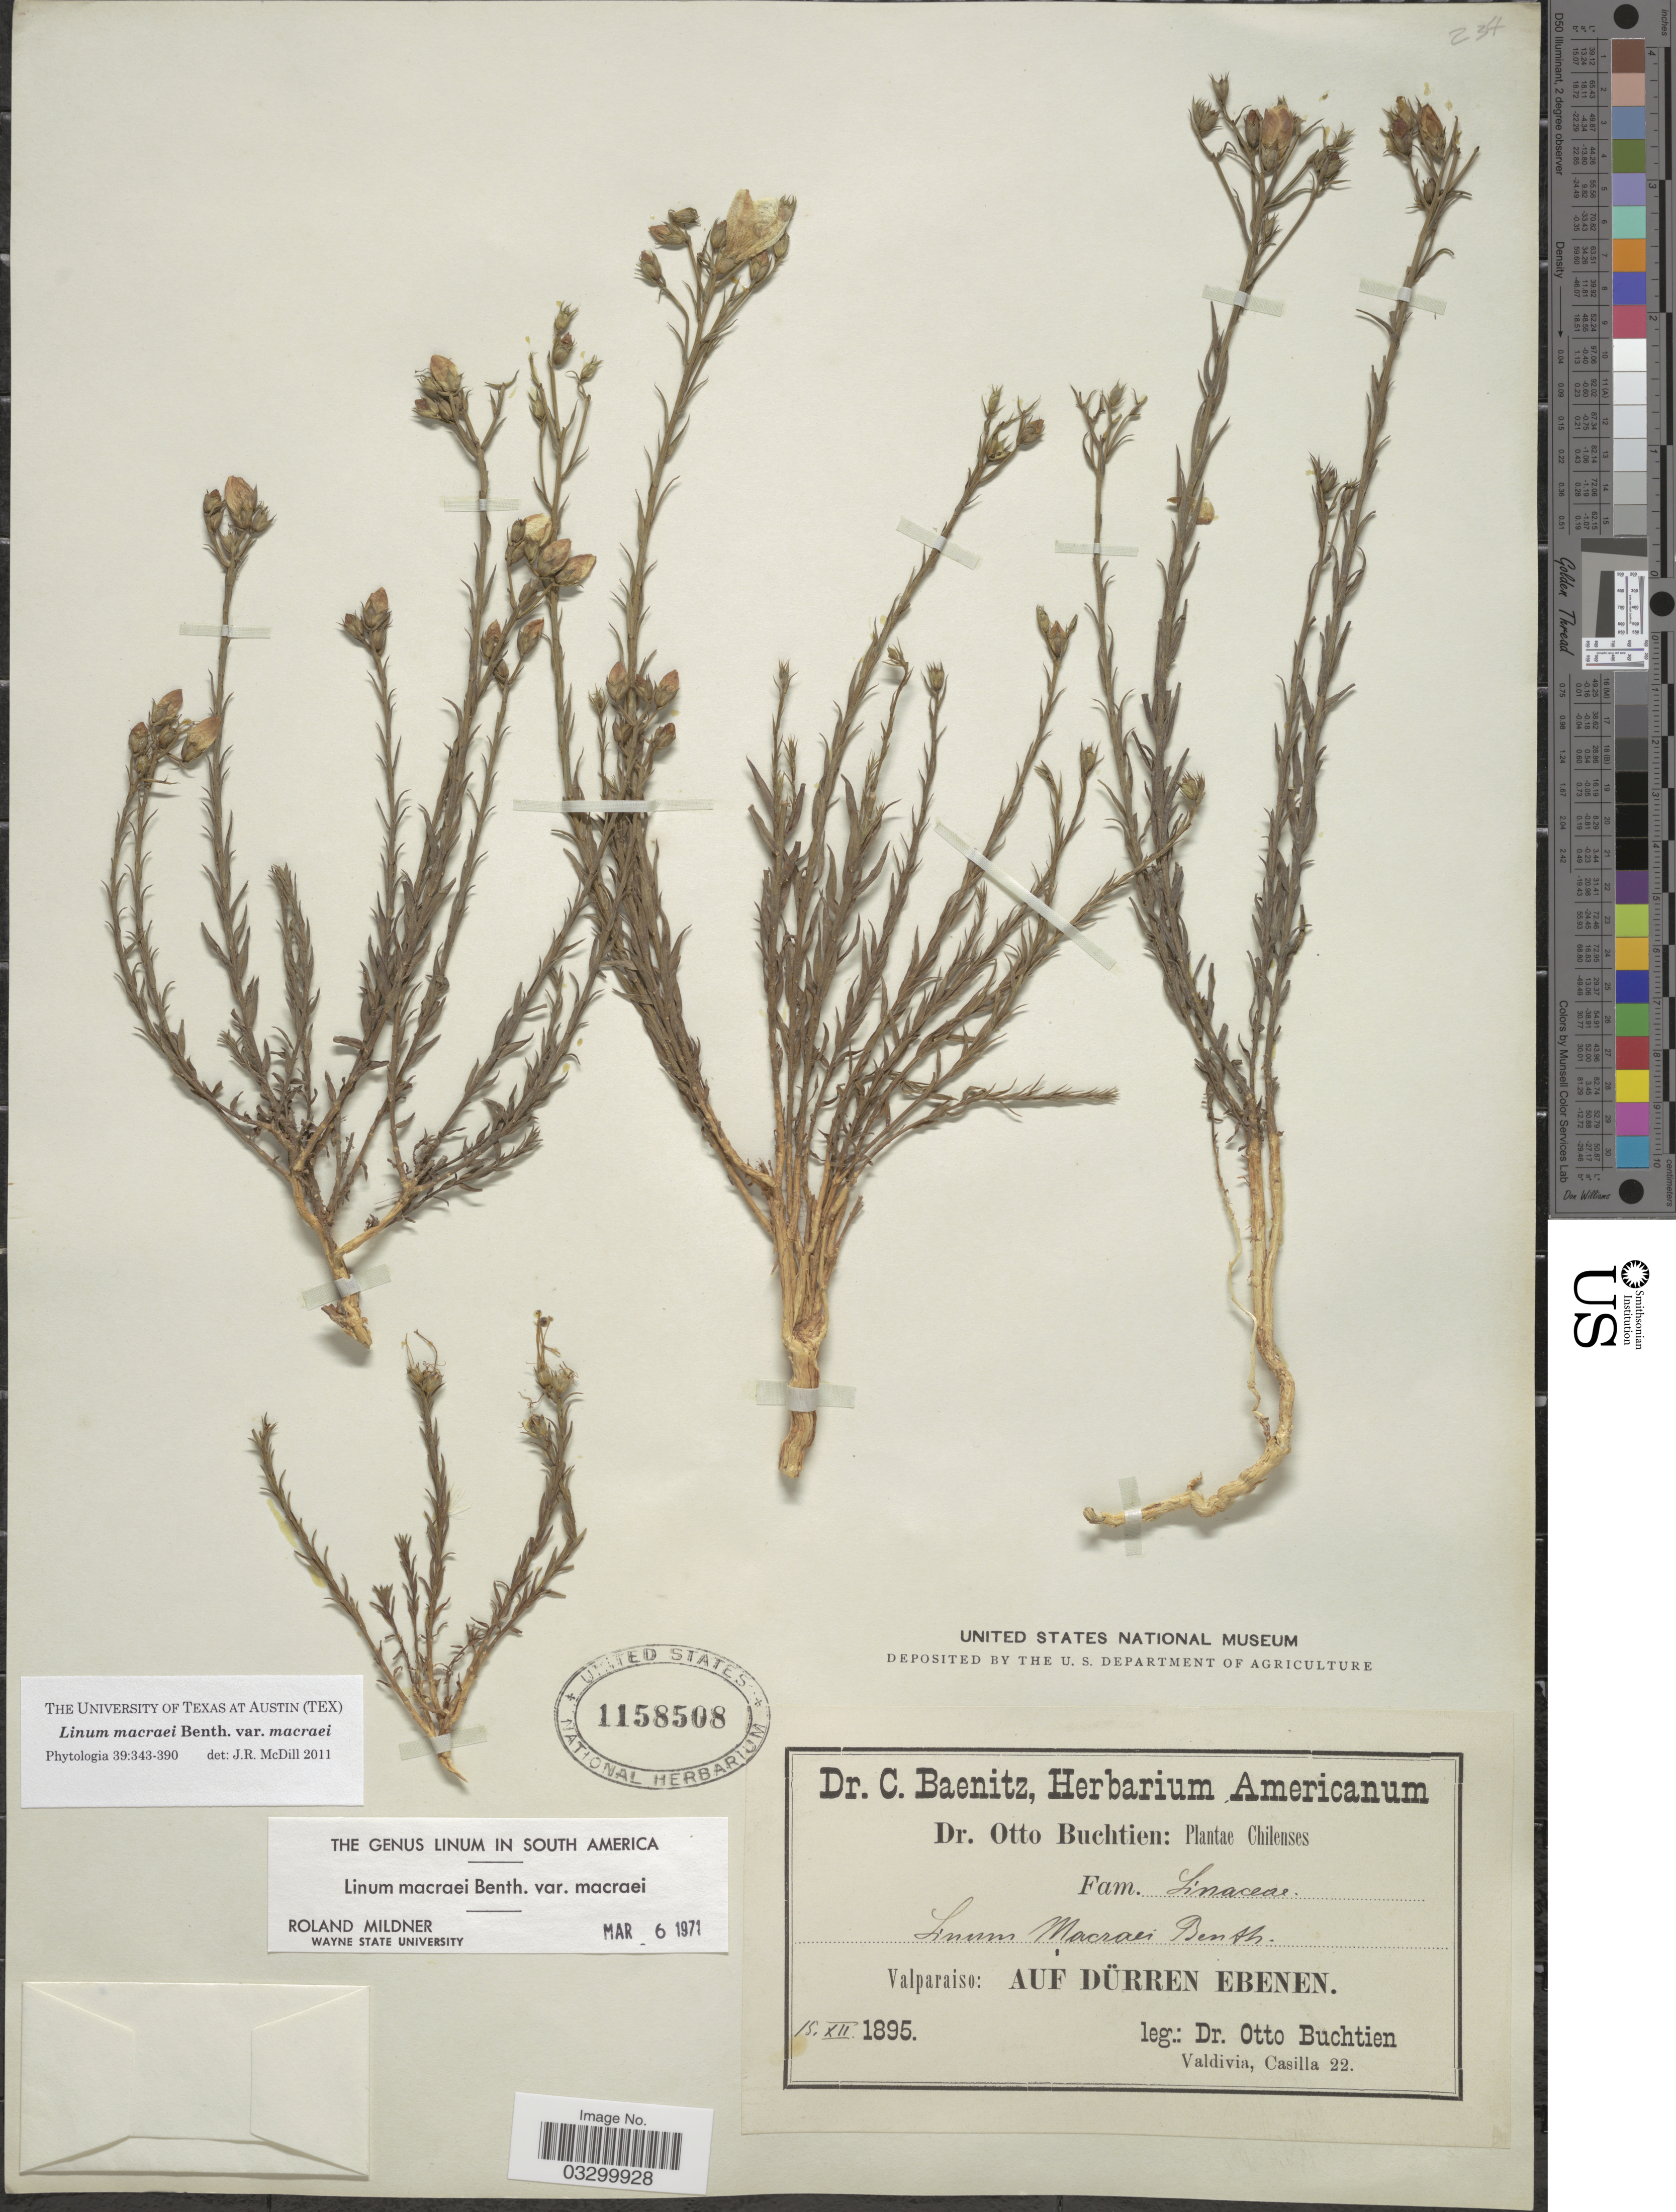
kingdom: Plantae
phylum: Tracheophyta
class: Magnoliopsida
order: Malpighiales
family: Linaceae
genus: Linum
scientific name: Linum macraei var. macraei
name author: Benth.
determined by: McDill, J. R.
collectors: O. Buchtien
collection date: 1895-12-15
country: Chile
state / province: Valparaíso (V)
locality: Valparaiso: Auf dürren ebenen.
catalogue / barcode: US 1158508